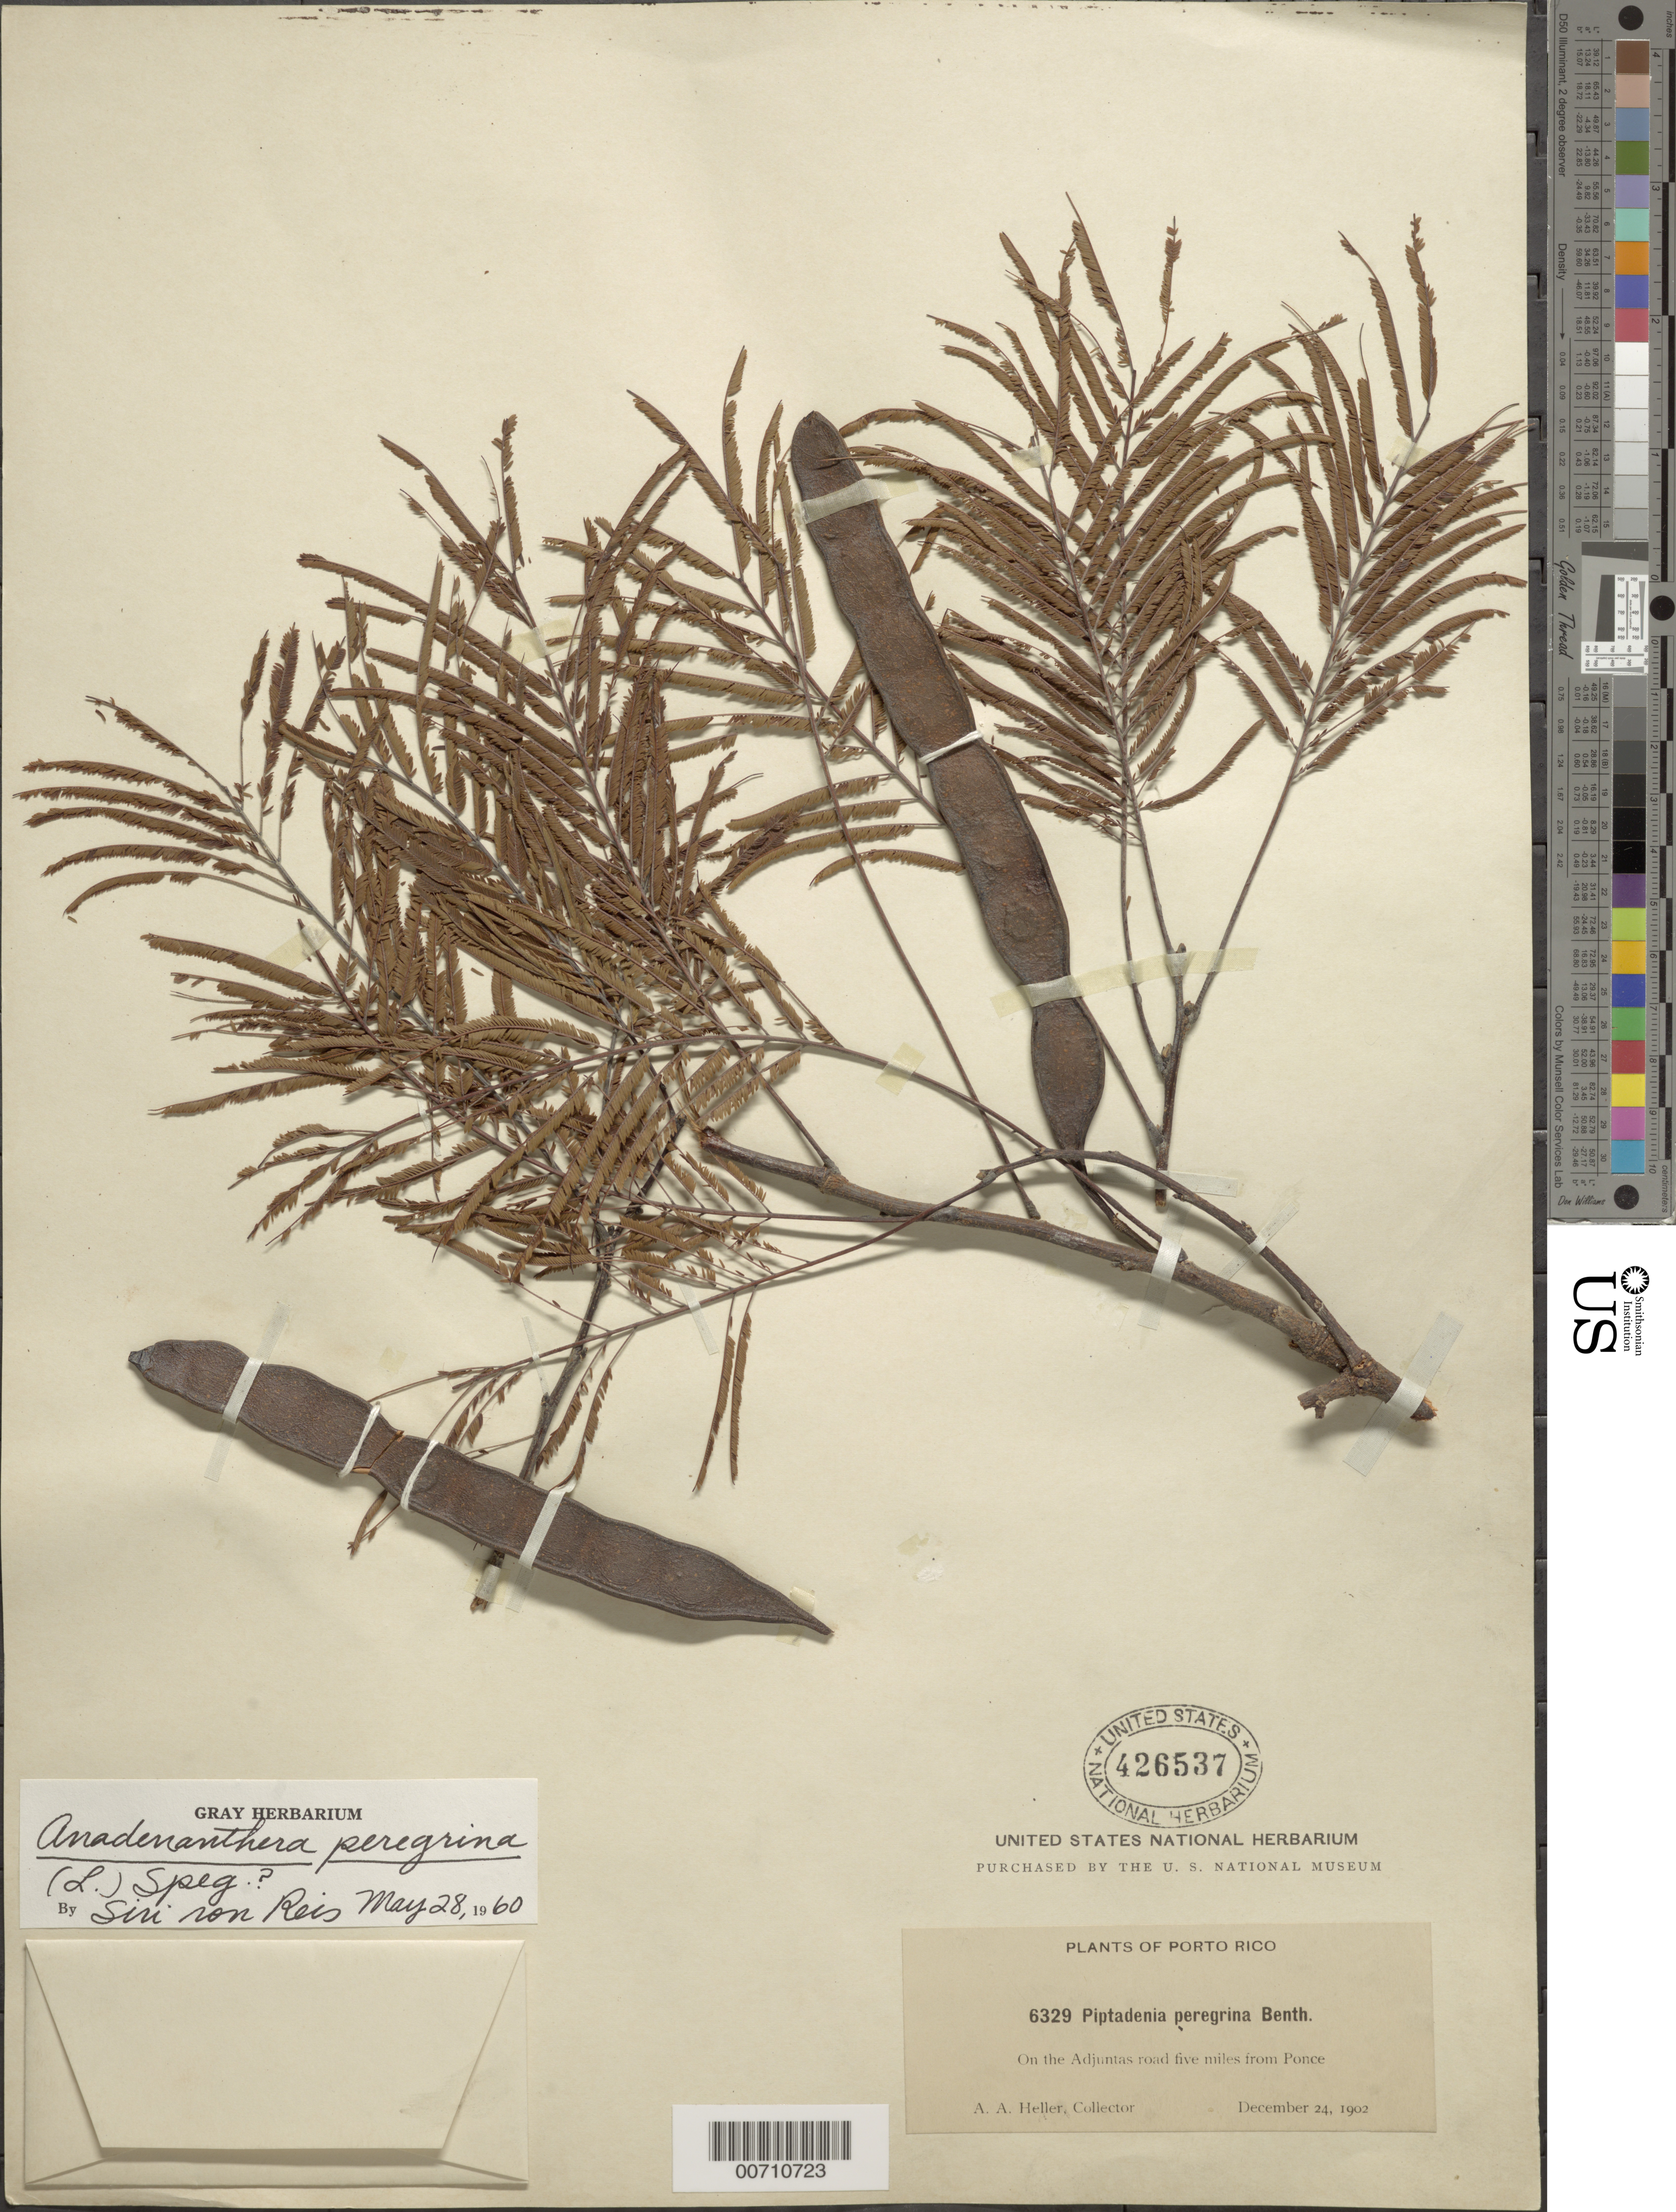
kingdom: Plantae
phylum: Tracheophyta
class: Magnoliopsida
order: Fabales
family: Fabaceae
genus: Anadenanthera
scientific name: Anadenanthera peregrina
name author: (L.) Speg.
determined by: Von Reis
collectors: A. A. Heller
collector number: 6329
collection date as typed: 24 Dec 1902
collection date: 1902-12-24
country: Puerto Rico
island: Greater Antilles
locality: Ponce, 5 mi from, on the Adjuntas Rd.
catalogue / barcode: US 426537